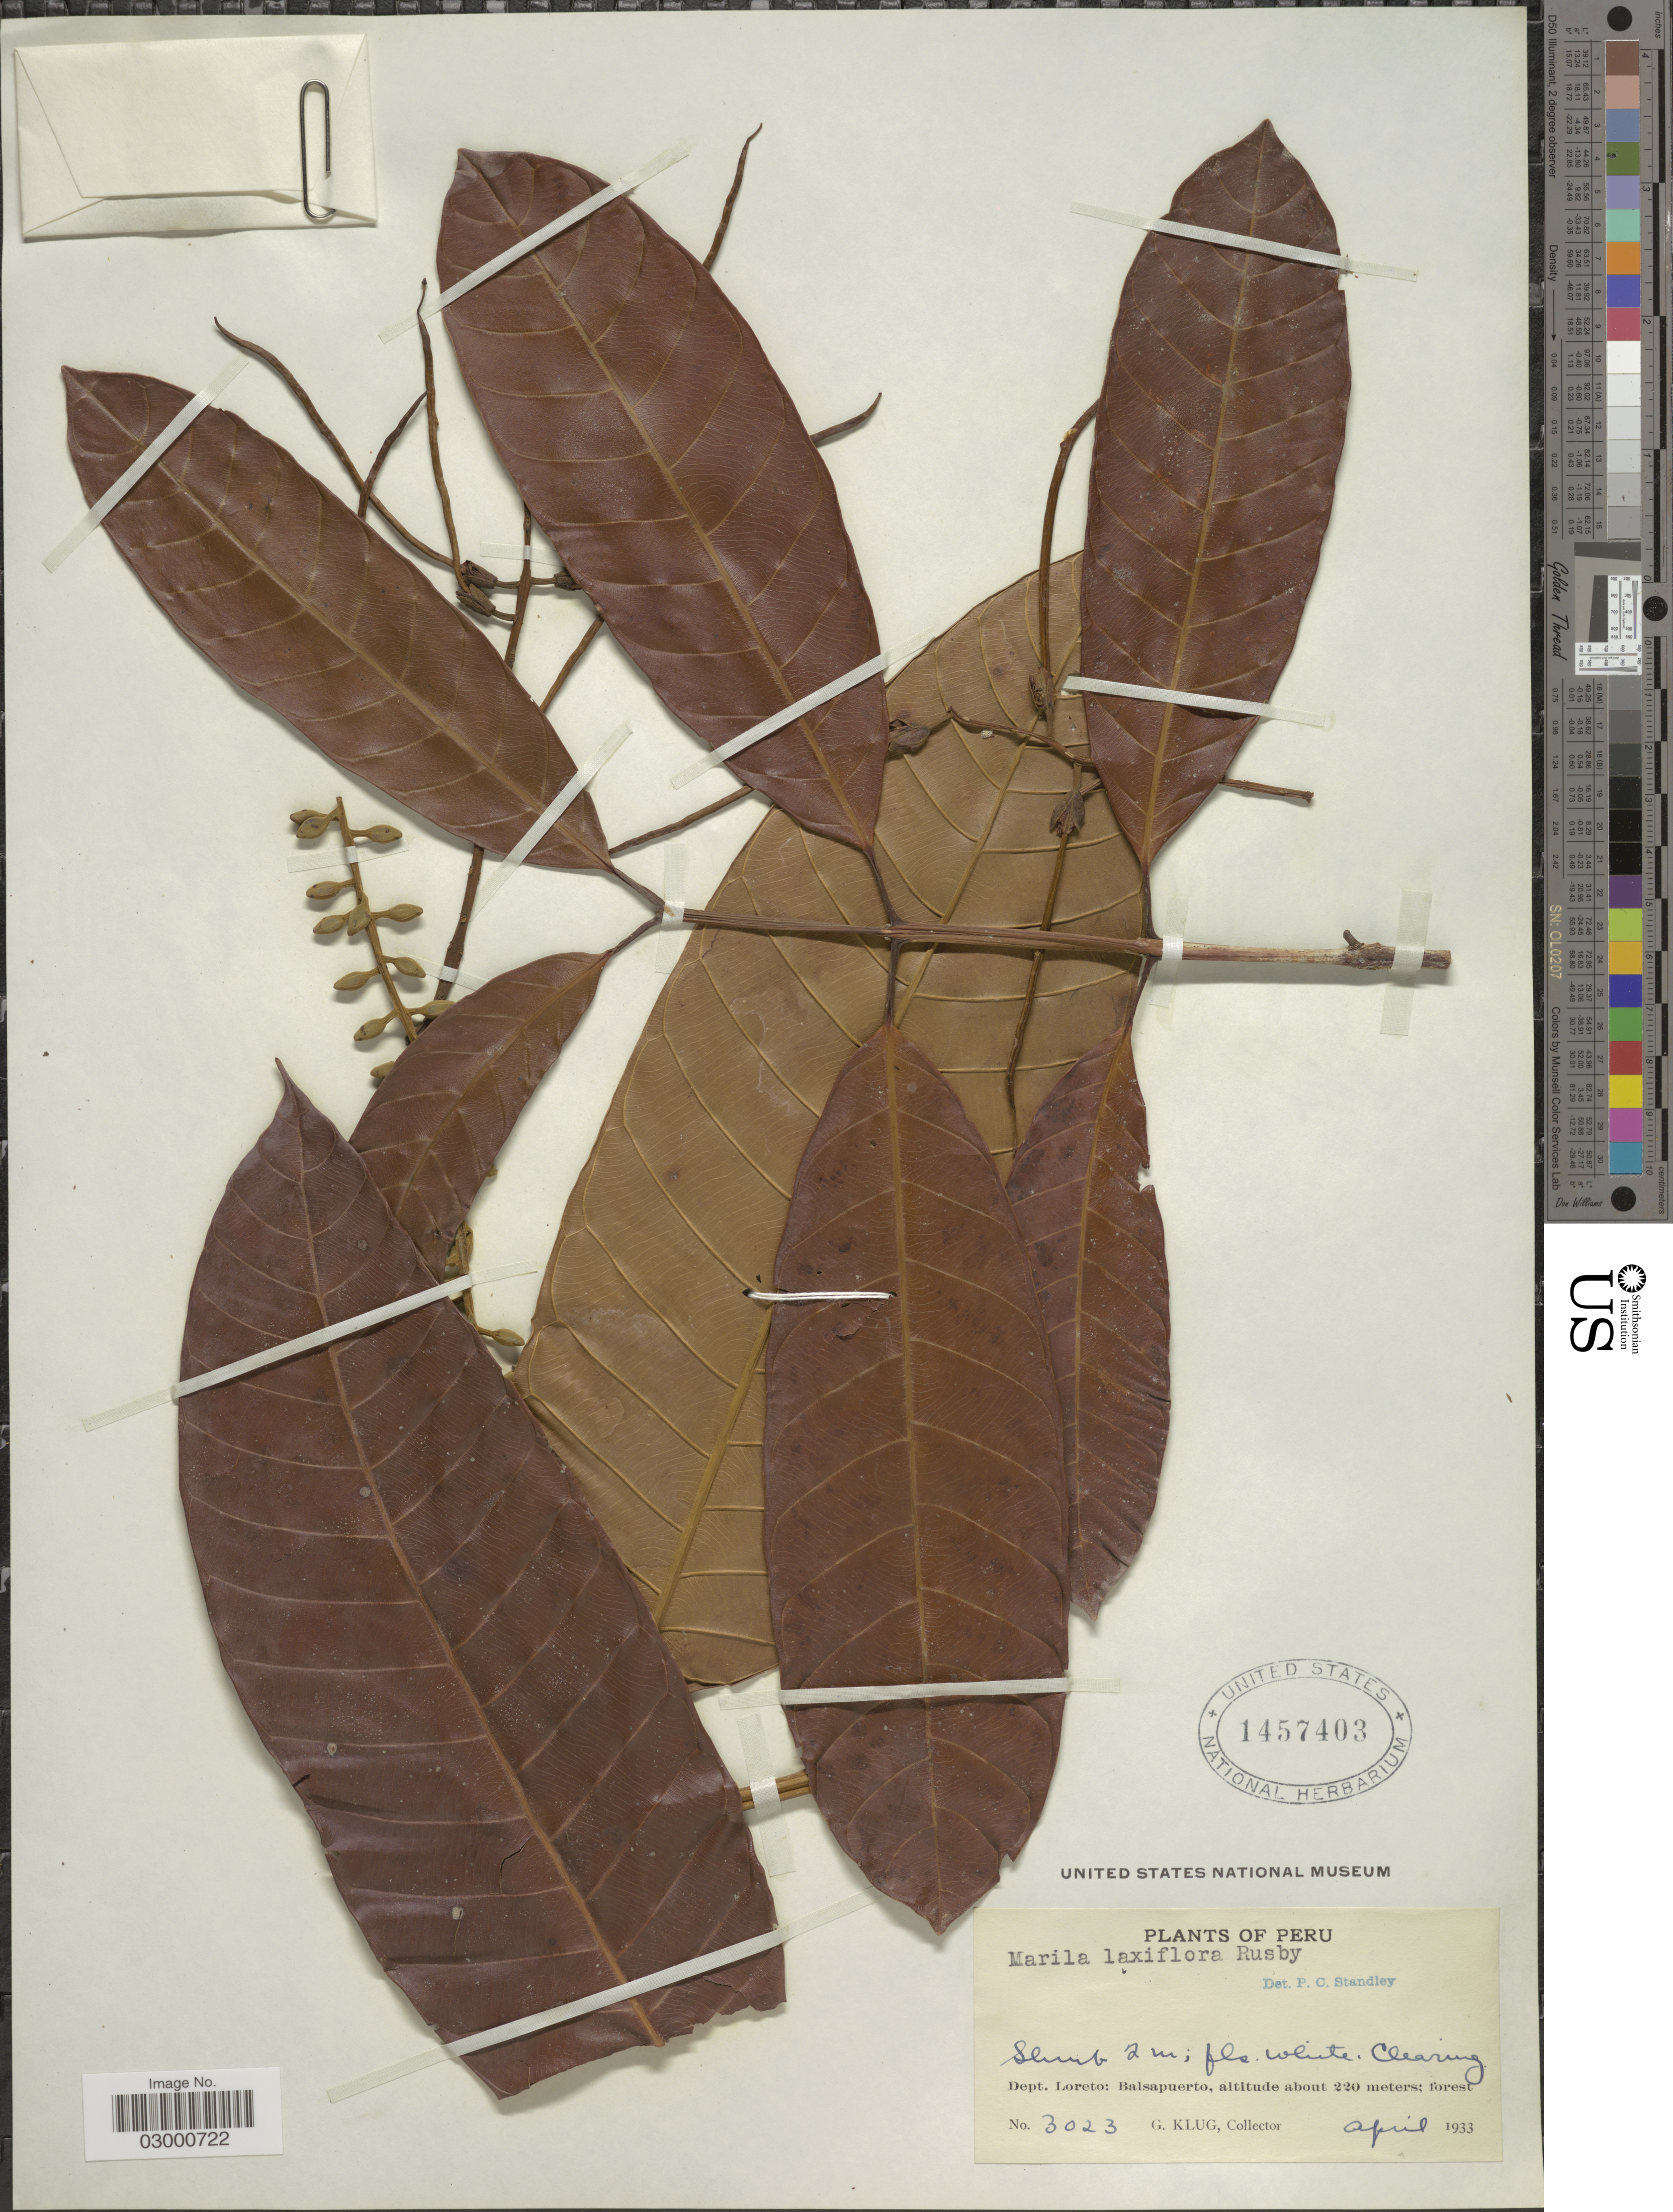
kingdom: Plantae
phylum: Tracheophyta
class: Magnoliopsida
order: Malpighiales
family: Calophyllaceae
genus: Marila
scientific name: Marila laxiflora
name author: Rusby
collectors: G. Klug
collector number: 3023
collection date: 1933-04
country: Peru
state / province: Loreto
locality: Dept. Loreto: Balsapuerto.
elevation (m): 220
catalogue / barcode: US 1457403